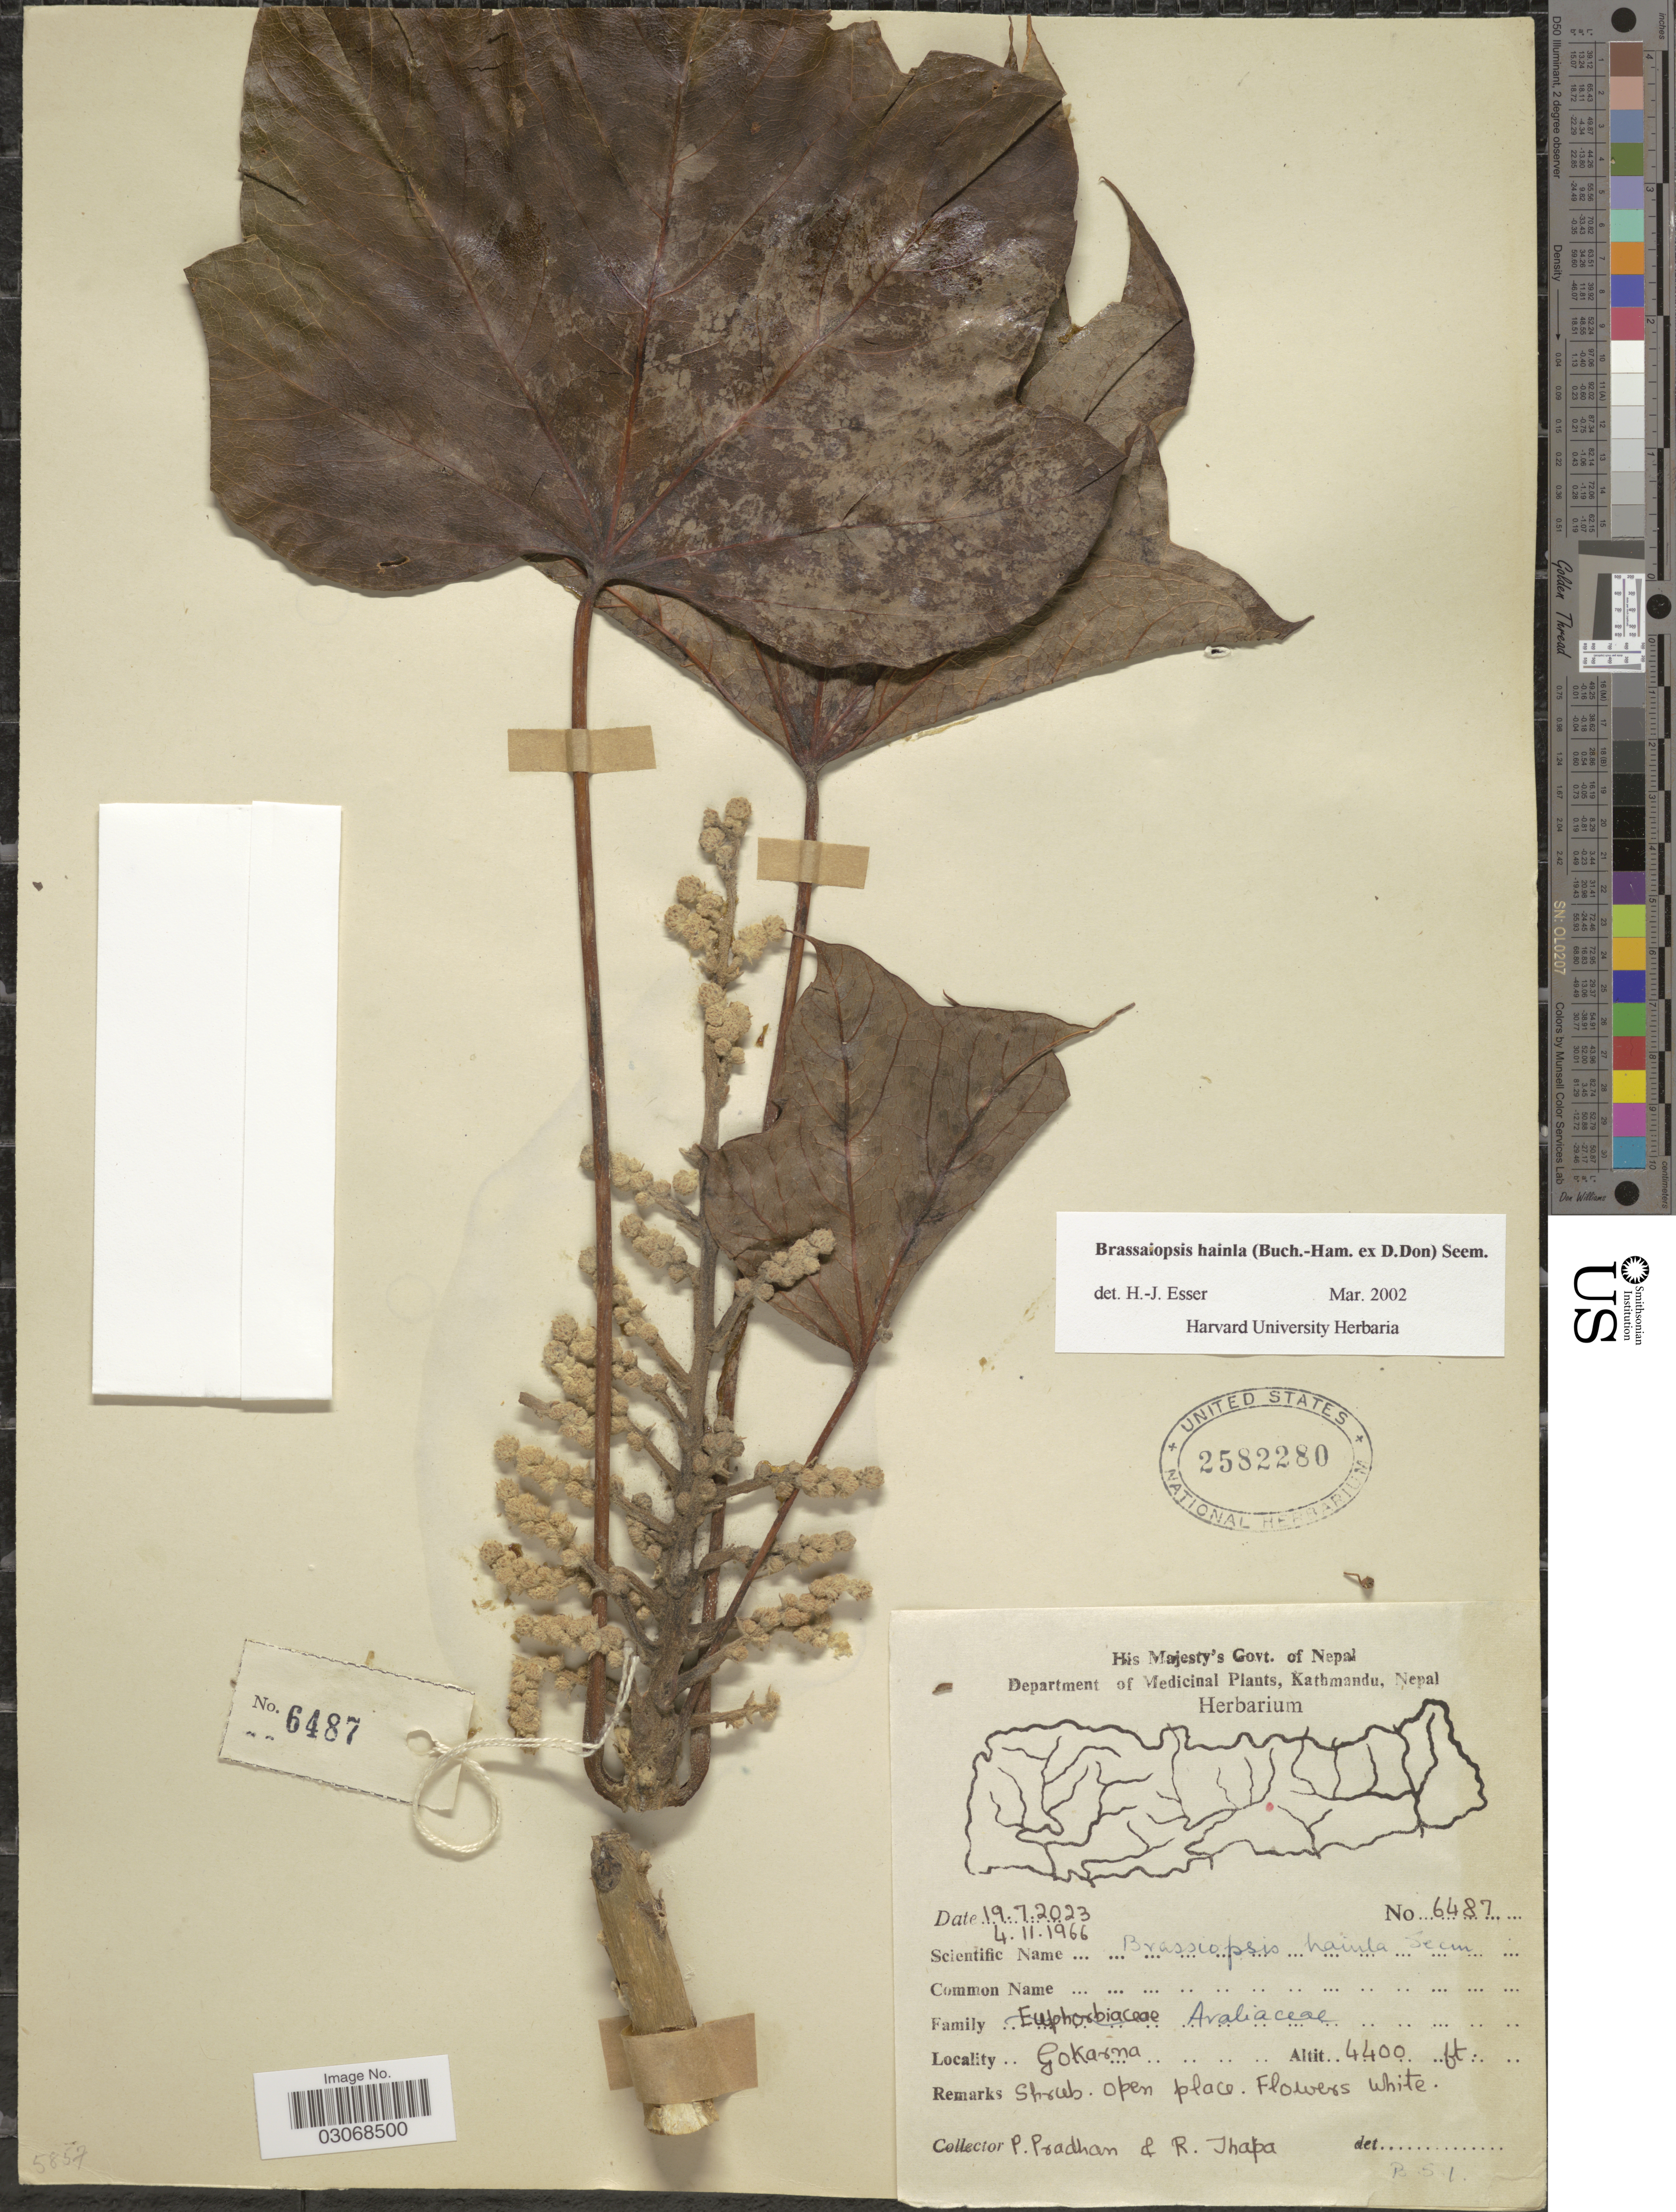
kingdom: Plantae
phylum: Tracheophyta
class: Magnoliopsida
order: Apiales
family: Araliaceae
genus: Brassaiopsis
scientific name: Brassaiopsis hainla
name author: (Buch.-Ham.) Seem.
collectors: P. Pradhan & R. Thapa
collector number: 6487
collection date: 1966-11-04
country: Nepal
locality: Gokarna.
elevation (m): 1341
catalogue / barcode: US 2582280